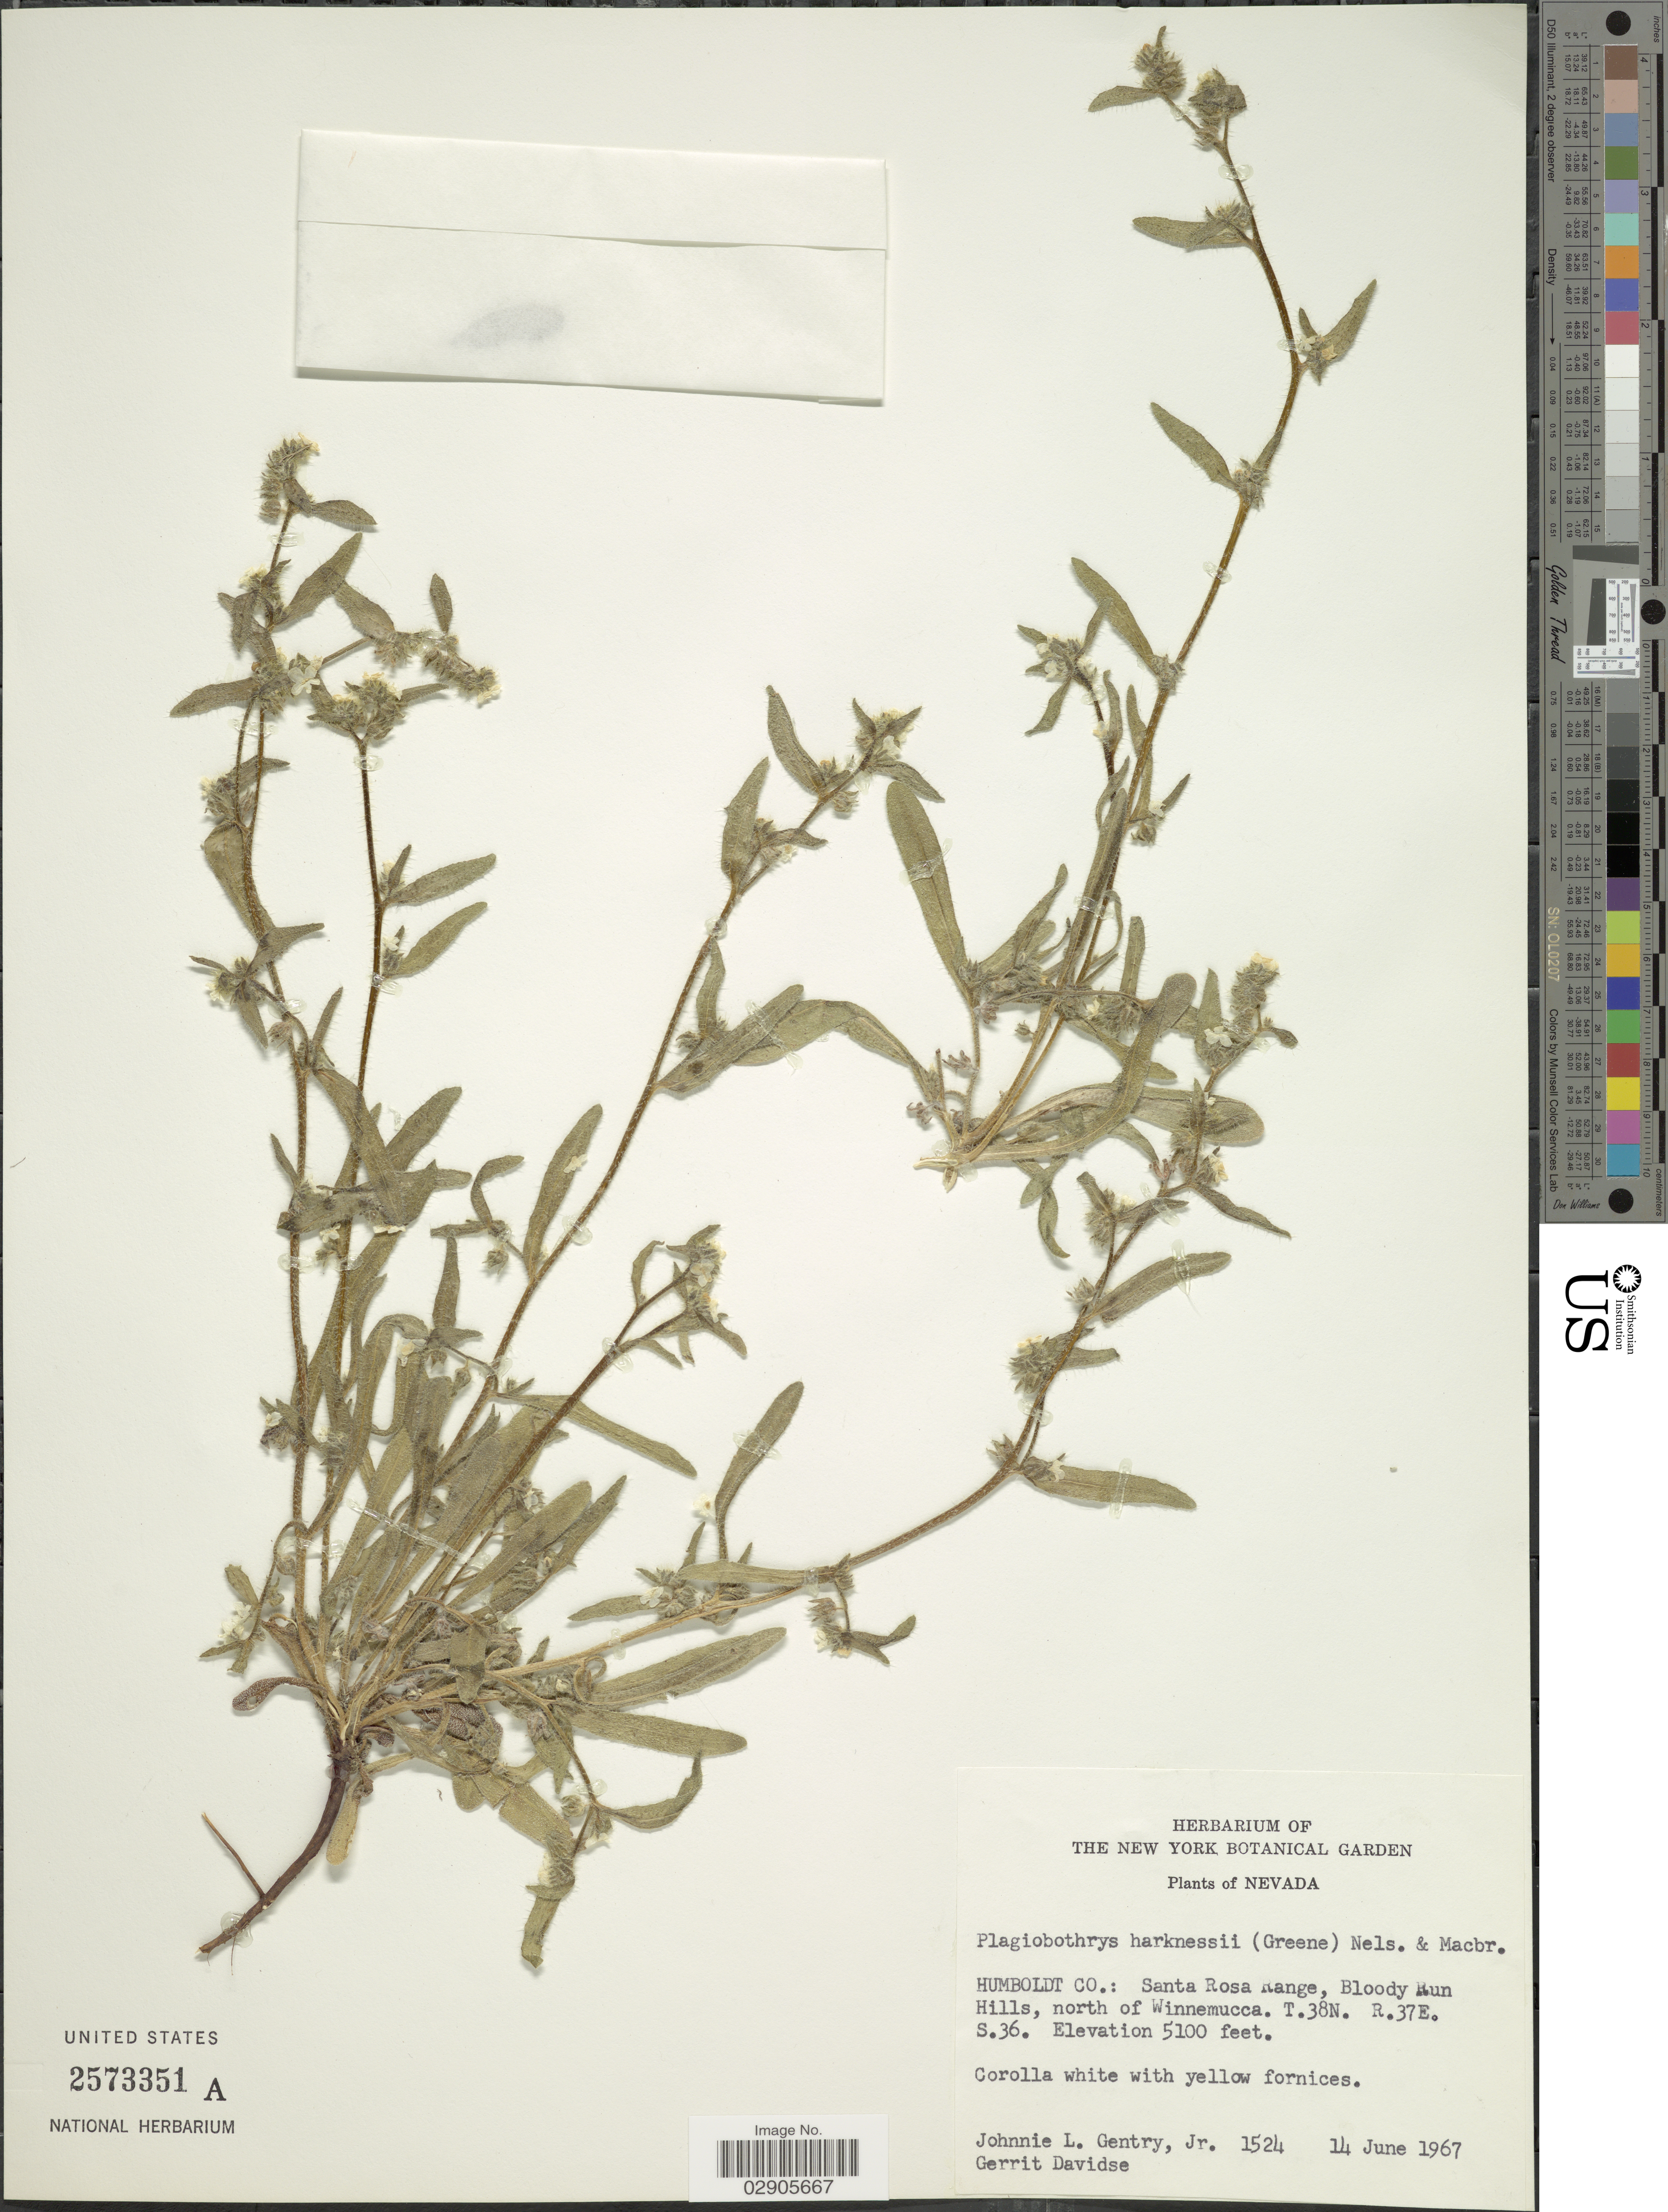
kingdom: Plantae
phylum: Tracheophyta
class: Magnoliopsida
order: Boraginales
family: Boraginaceae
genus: Plagiobothrys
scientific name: Plagiobothrys harknessii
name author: (Greene) A. Nelson & J.F. Macbr.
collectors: J. L. Gentry & G. Davidse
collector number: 1524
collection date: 1967-06-14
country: United States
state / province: Nevada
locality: Humboldt Co.: Santa Rosa Range, Bloody Run Hills, north of Winnemucca. T.38N. R.37E. S.36.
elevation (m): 1554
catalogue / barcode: US 2573351A